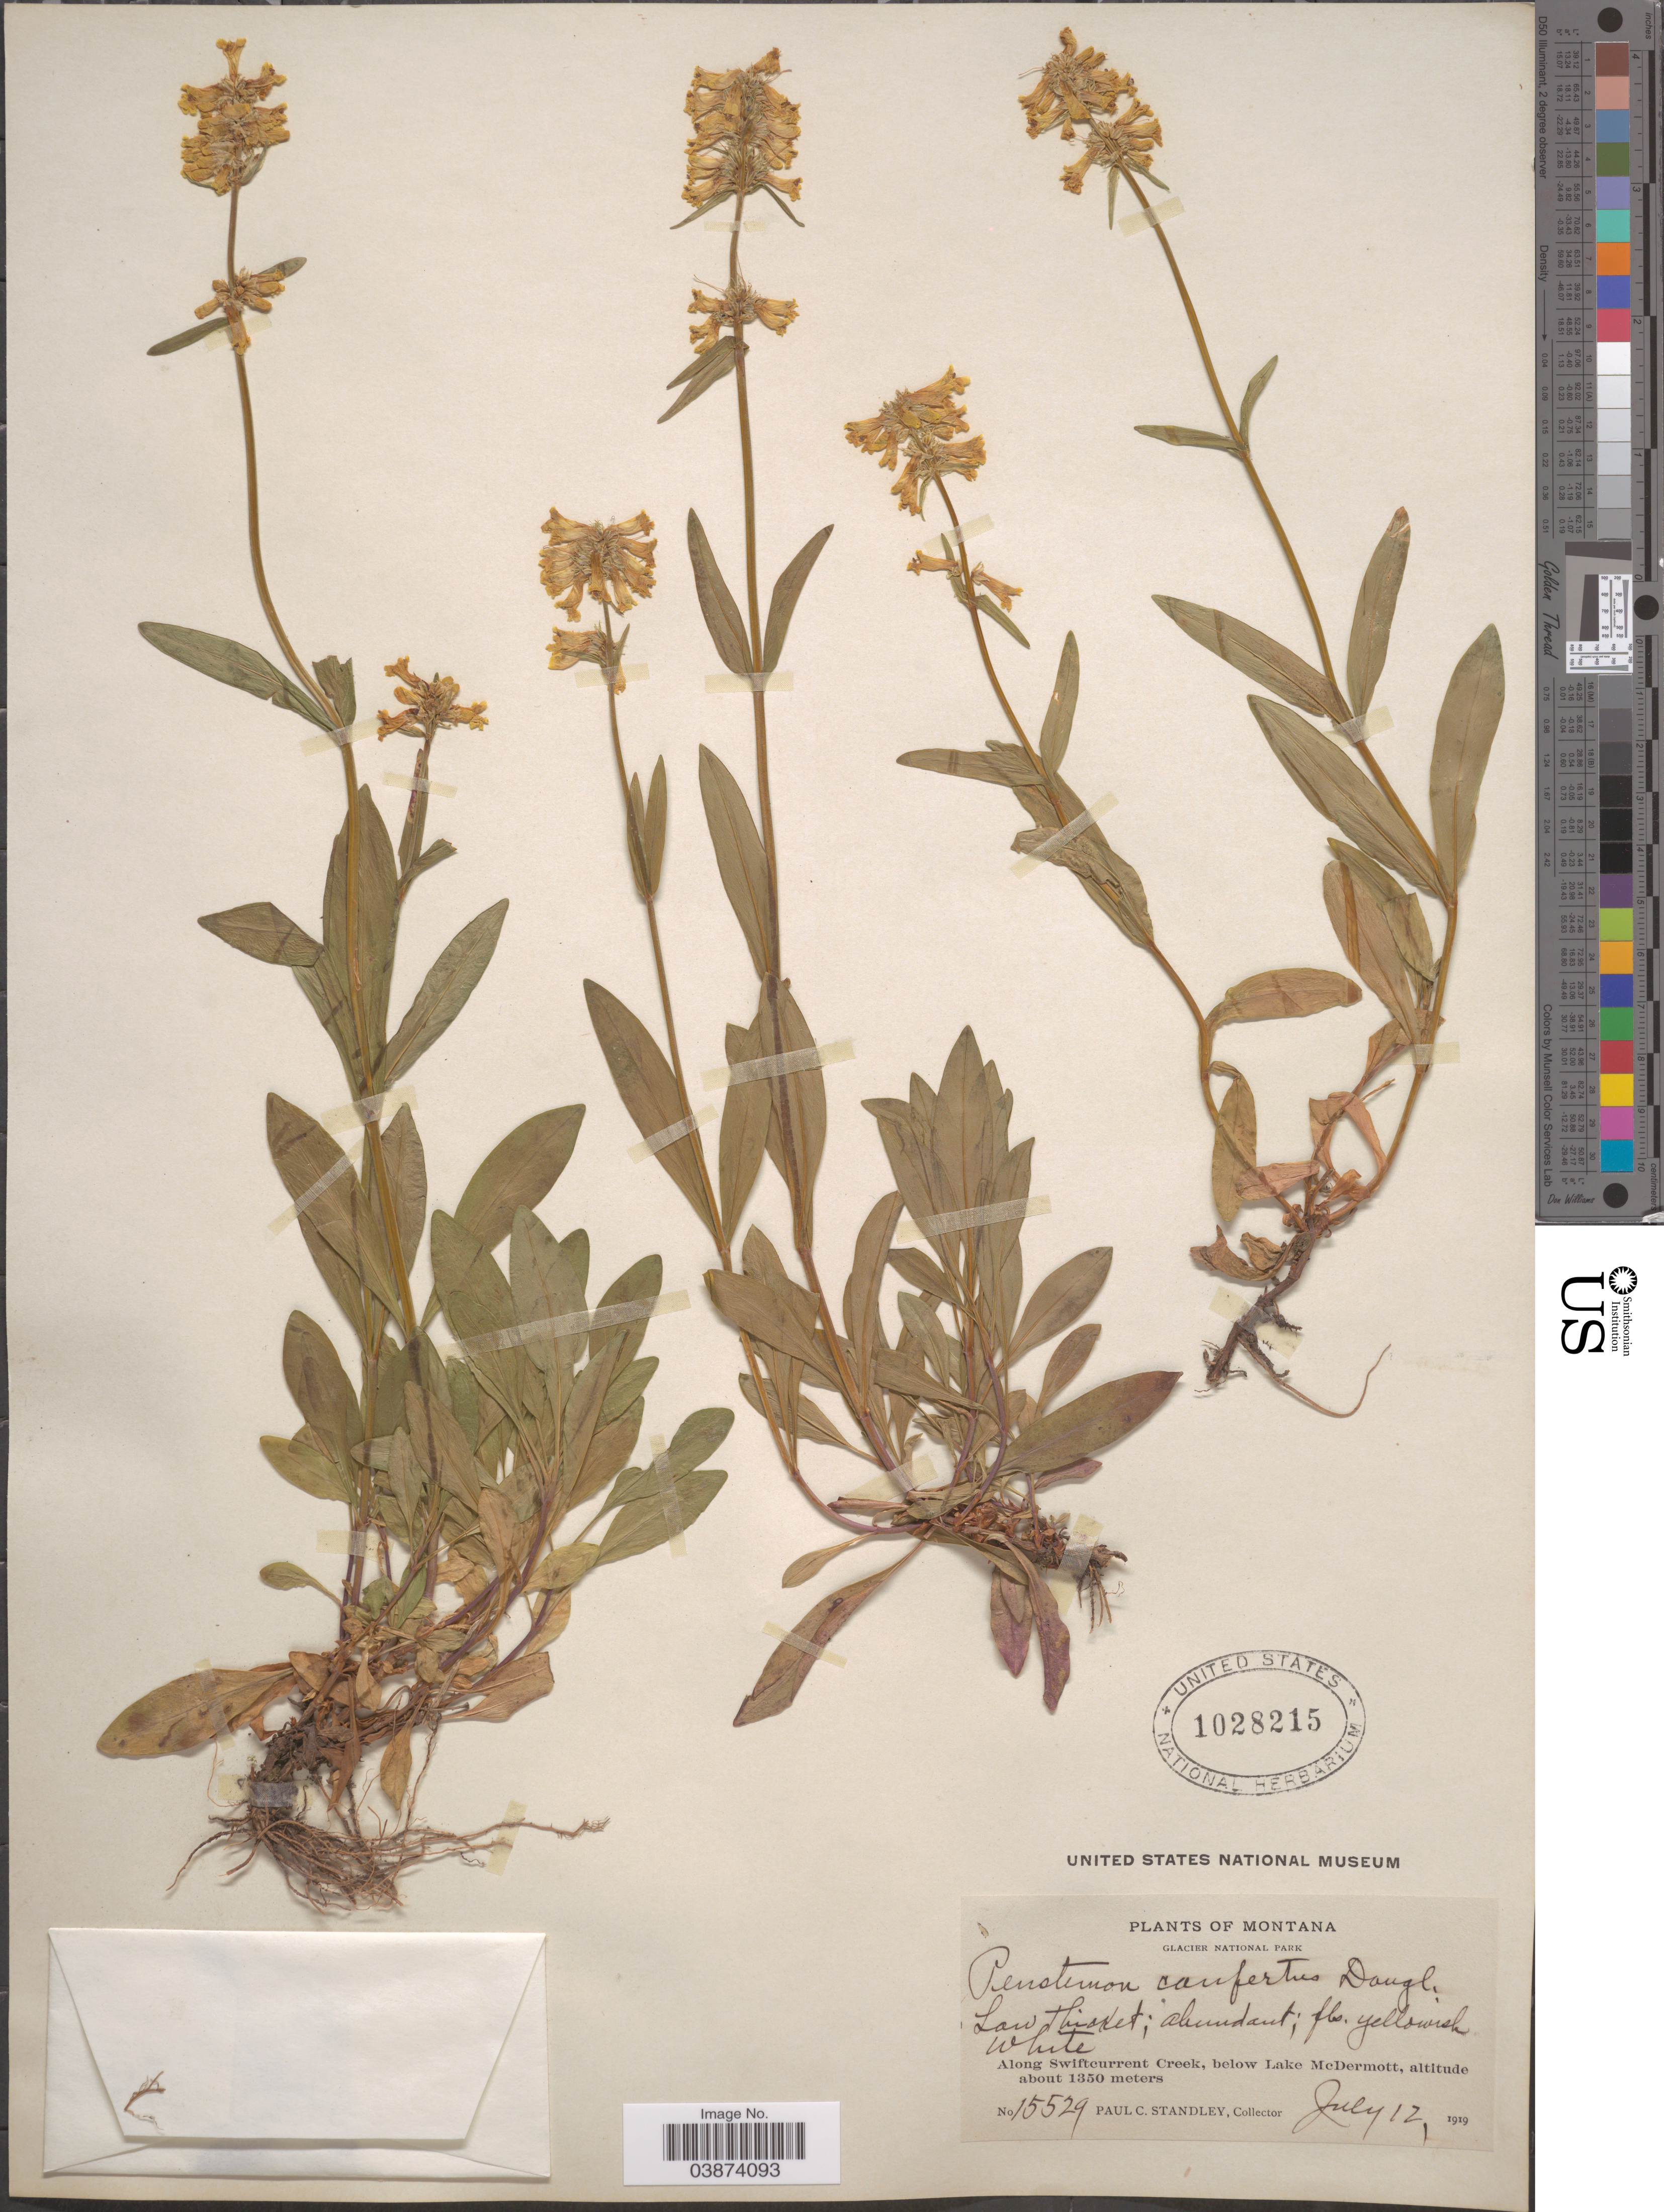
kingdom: Plantae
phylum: Tracheophyta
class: Magnoliopsida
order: Lamiales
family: Plantaginaceae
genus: Penstemon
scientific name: Penstemon confertus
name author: Douglas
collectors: P. C. Standley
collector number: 15529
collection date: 1919-07-12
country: United States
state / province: Montana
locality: Glacier National Park. Along Swiftcurrent Creek, below Lake McDermott.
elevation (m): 1350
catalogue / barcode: US 1028215